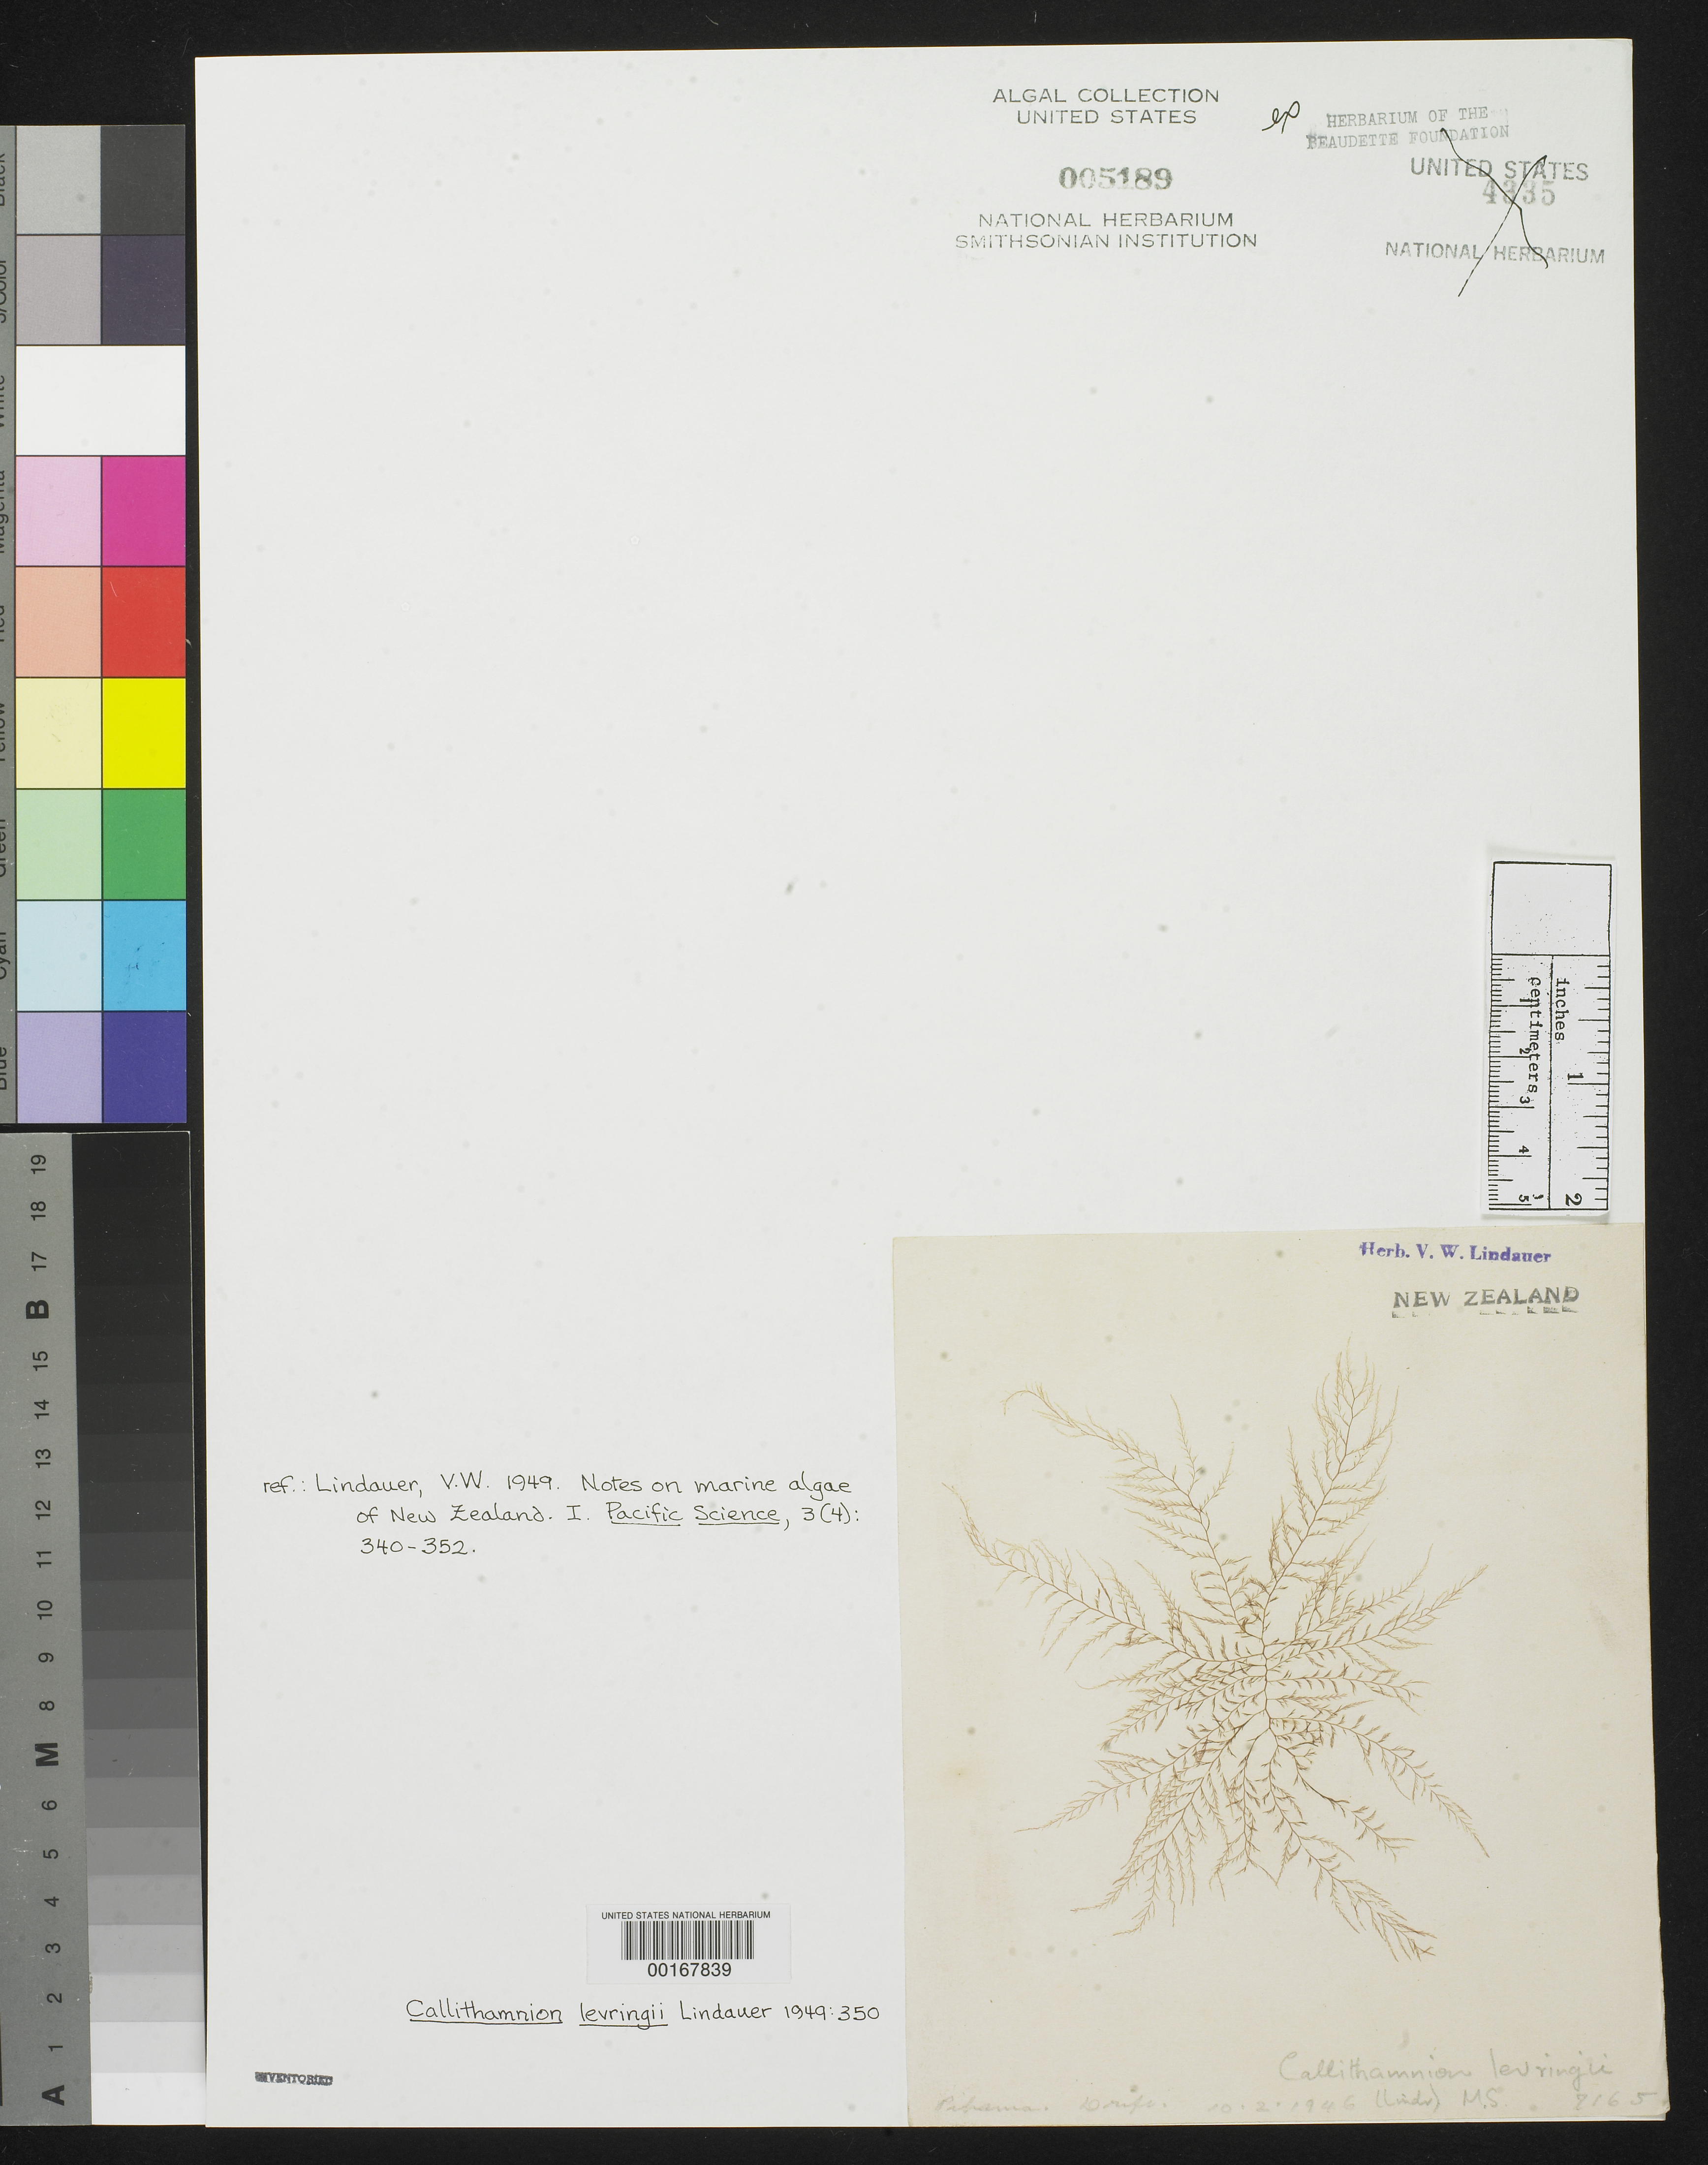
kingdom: Plantae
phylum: Rhodophyta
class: Florideophyceae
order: Ceramiales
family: Callithamniaceae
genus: Callithamnion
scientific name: Callithamnion levringii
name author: Lindauer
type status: Isotype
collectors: Lindauer, V. W. (herbarium)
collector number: VWL 7165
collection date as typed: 10 Feb 1946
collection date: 1946-02-10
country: New Zealand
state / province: Taranaki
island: North Island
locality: Pihama.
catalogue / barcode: US 5189